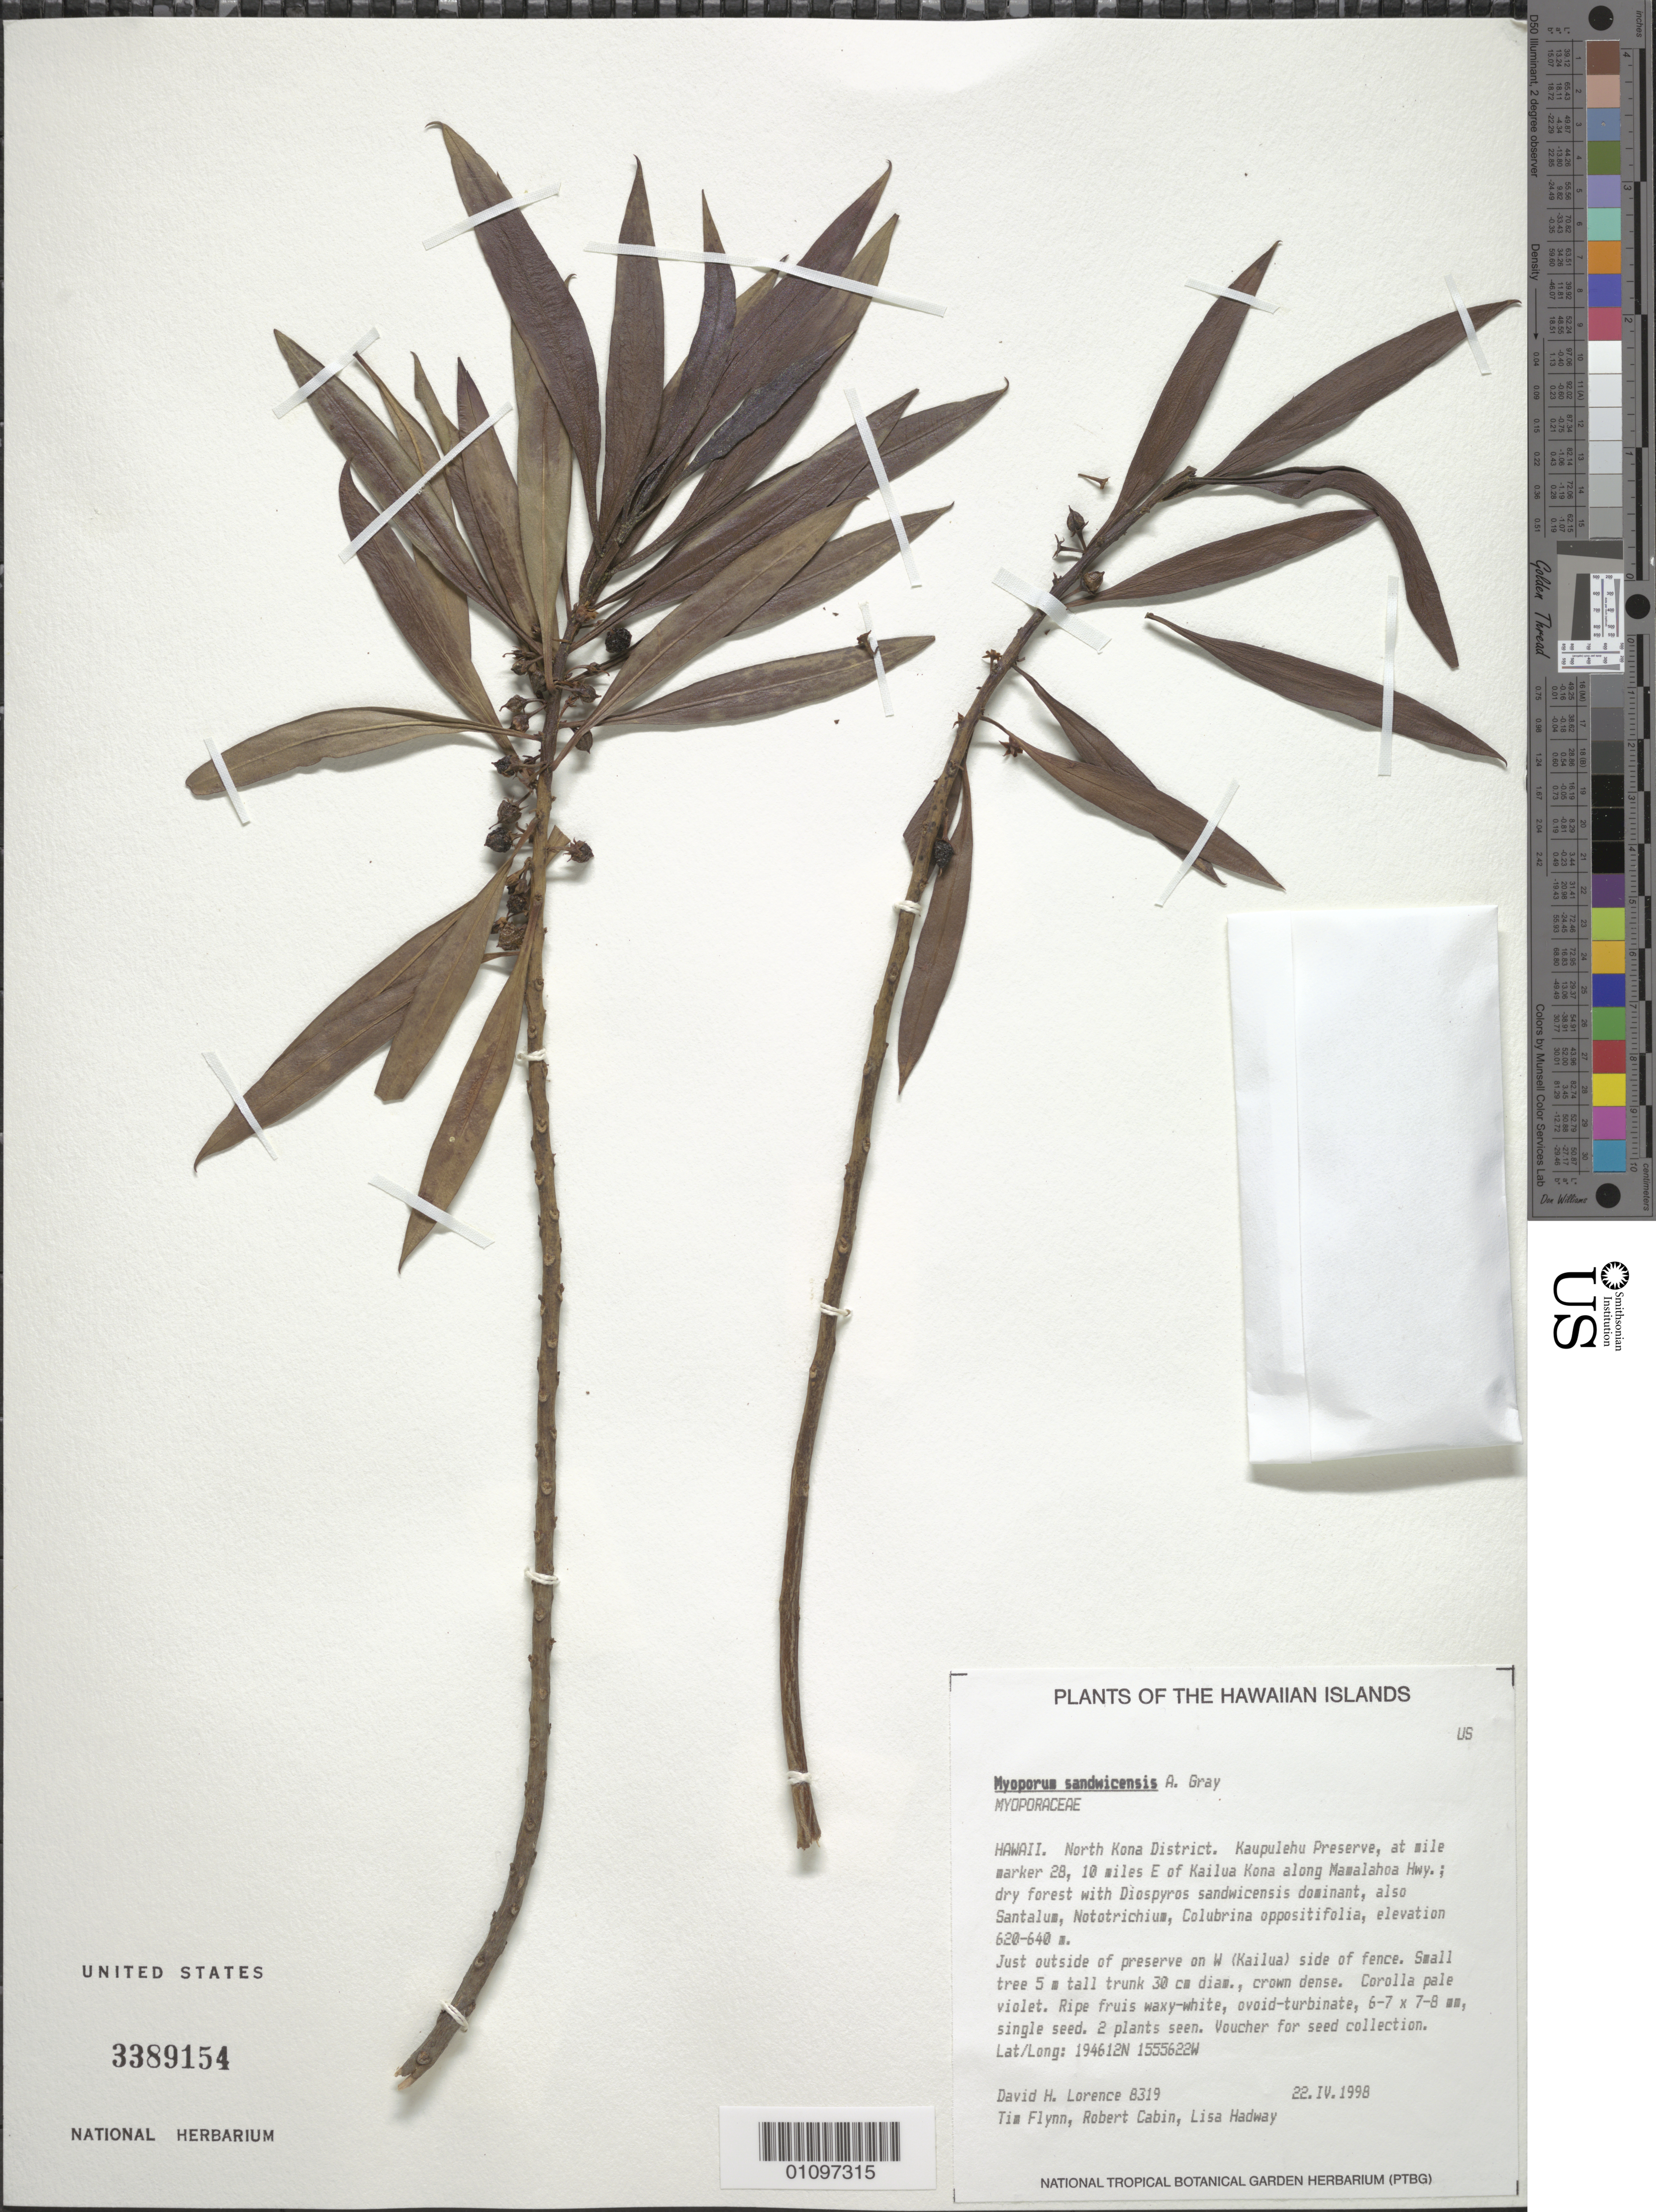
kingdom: Plantae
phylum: Tracheophyta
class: Magnoliopsida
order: Lamiales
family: Scrophulariaceae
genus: Myoporum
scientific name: Myoporum sandwicense subsp. sandwicense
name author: A. Gray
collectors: D. Lorence & K. Wood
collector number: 8319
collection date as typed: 16 Apr 1998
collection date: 1998-04-16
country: United States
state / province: Hawaii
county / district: Kauai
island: Kaua'i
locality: Koloa dist., Allerton garden in Lawai valley, Allerton Palmetum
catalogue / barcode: US 3389154